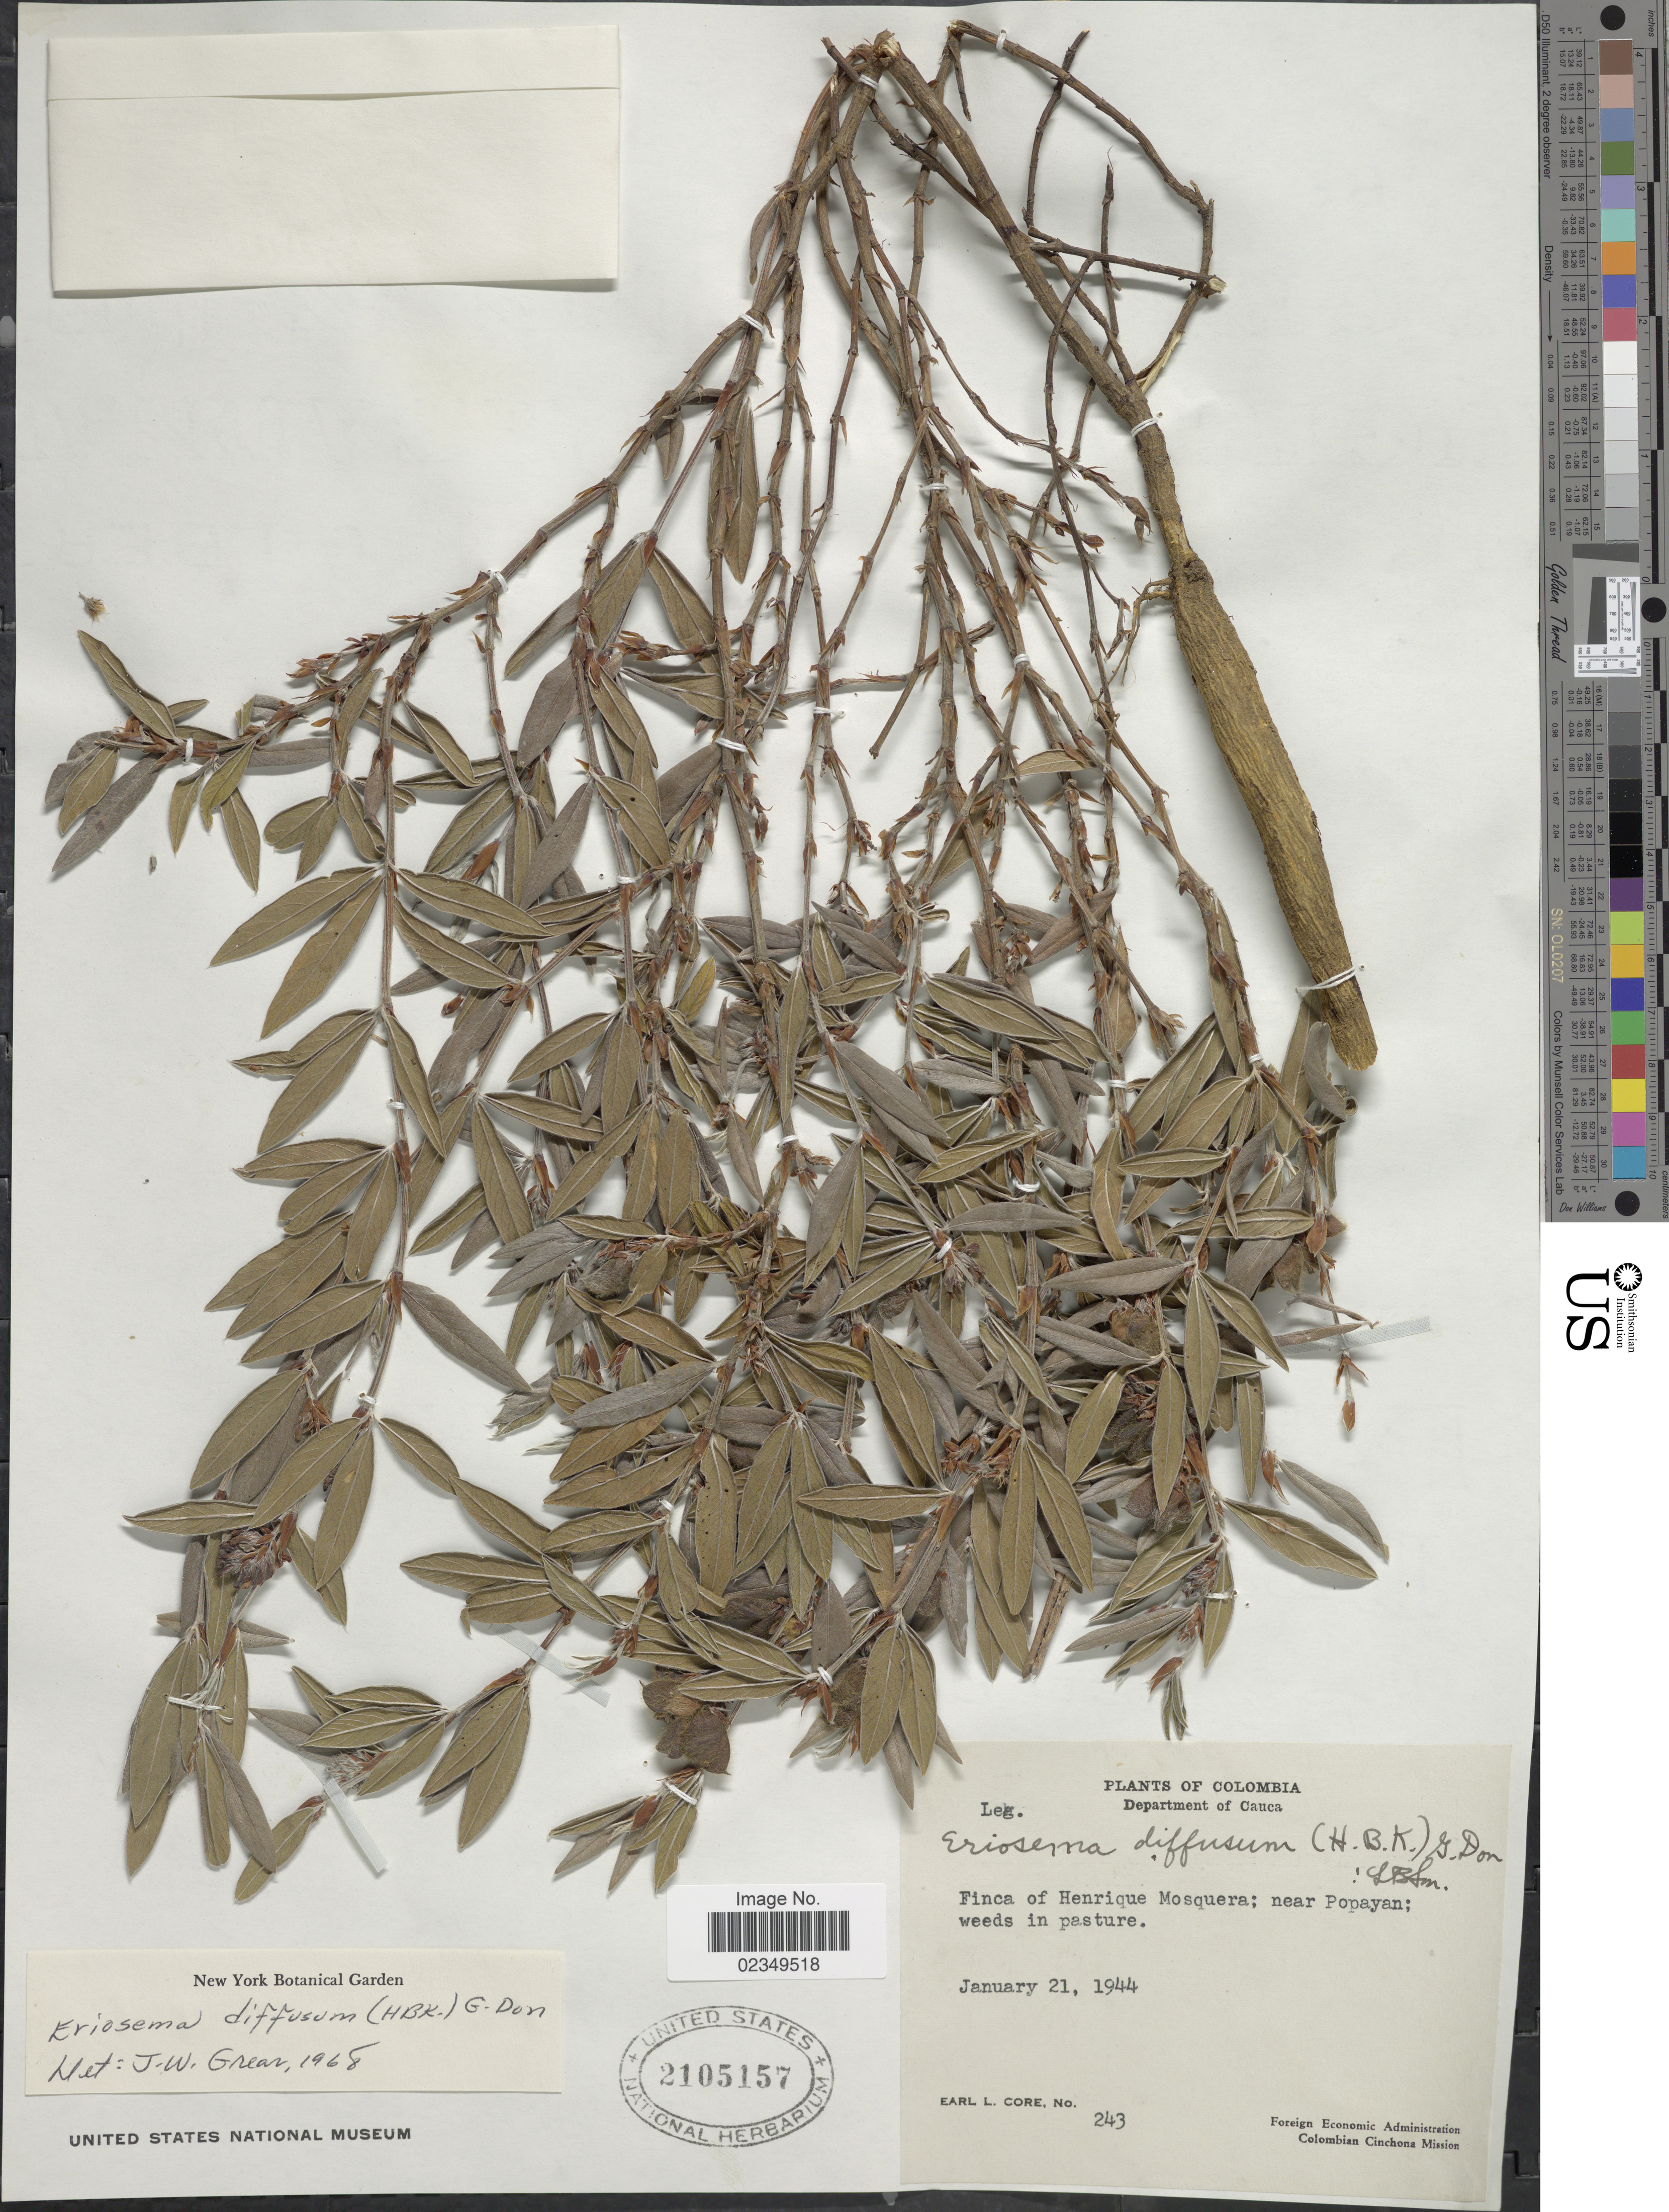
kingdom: Plantae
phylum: Tracheophyta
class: Magnoliopsida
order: Fabales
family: Fabaceae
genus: Eriosema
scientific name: Eriosema diffusum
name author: (Kunth) G. Don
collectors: E. L. Core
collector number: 243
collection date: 1944-01-21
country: Colombia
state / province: Cauca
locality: Finca of Henrique Mosquera; near Popayan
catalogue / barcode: US 2105157